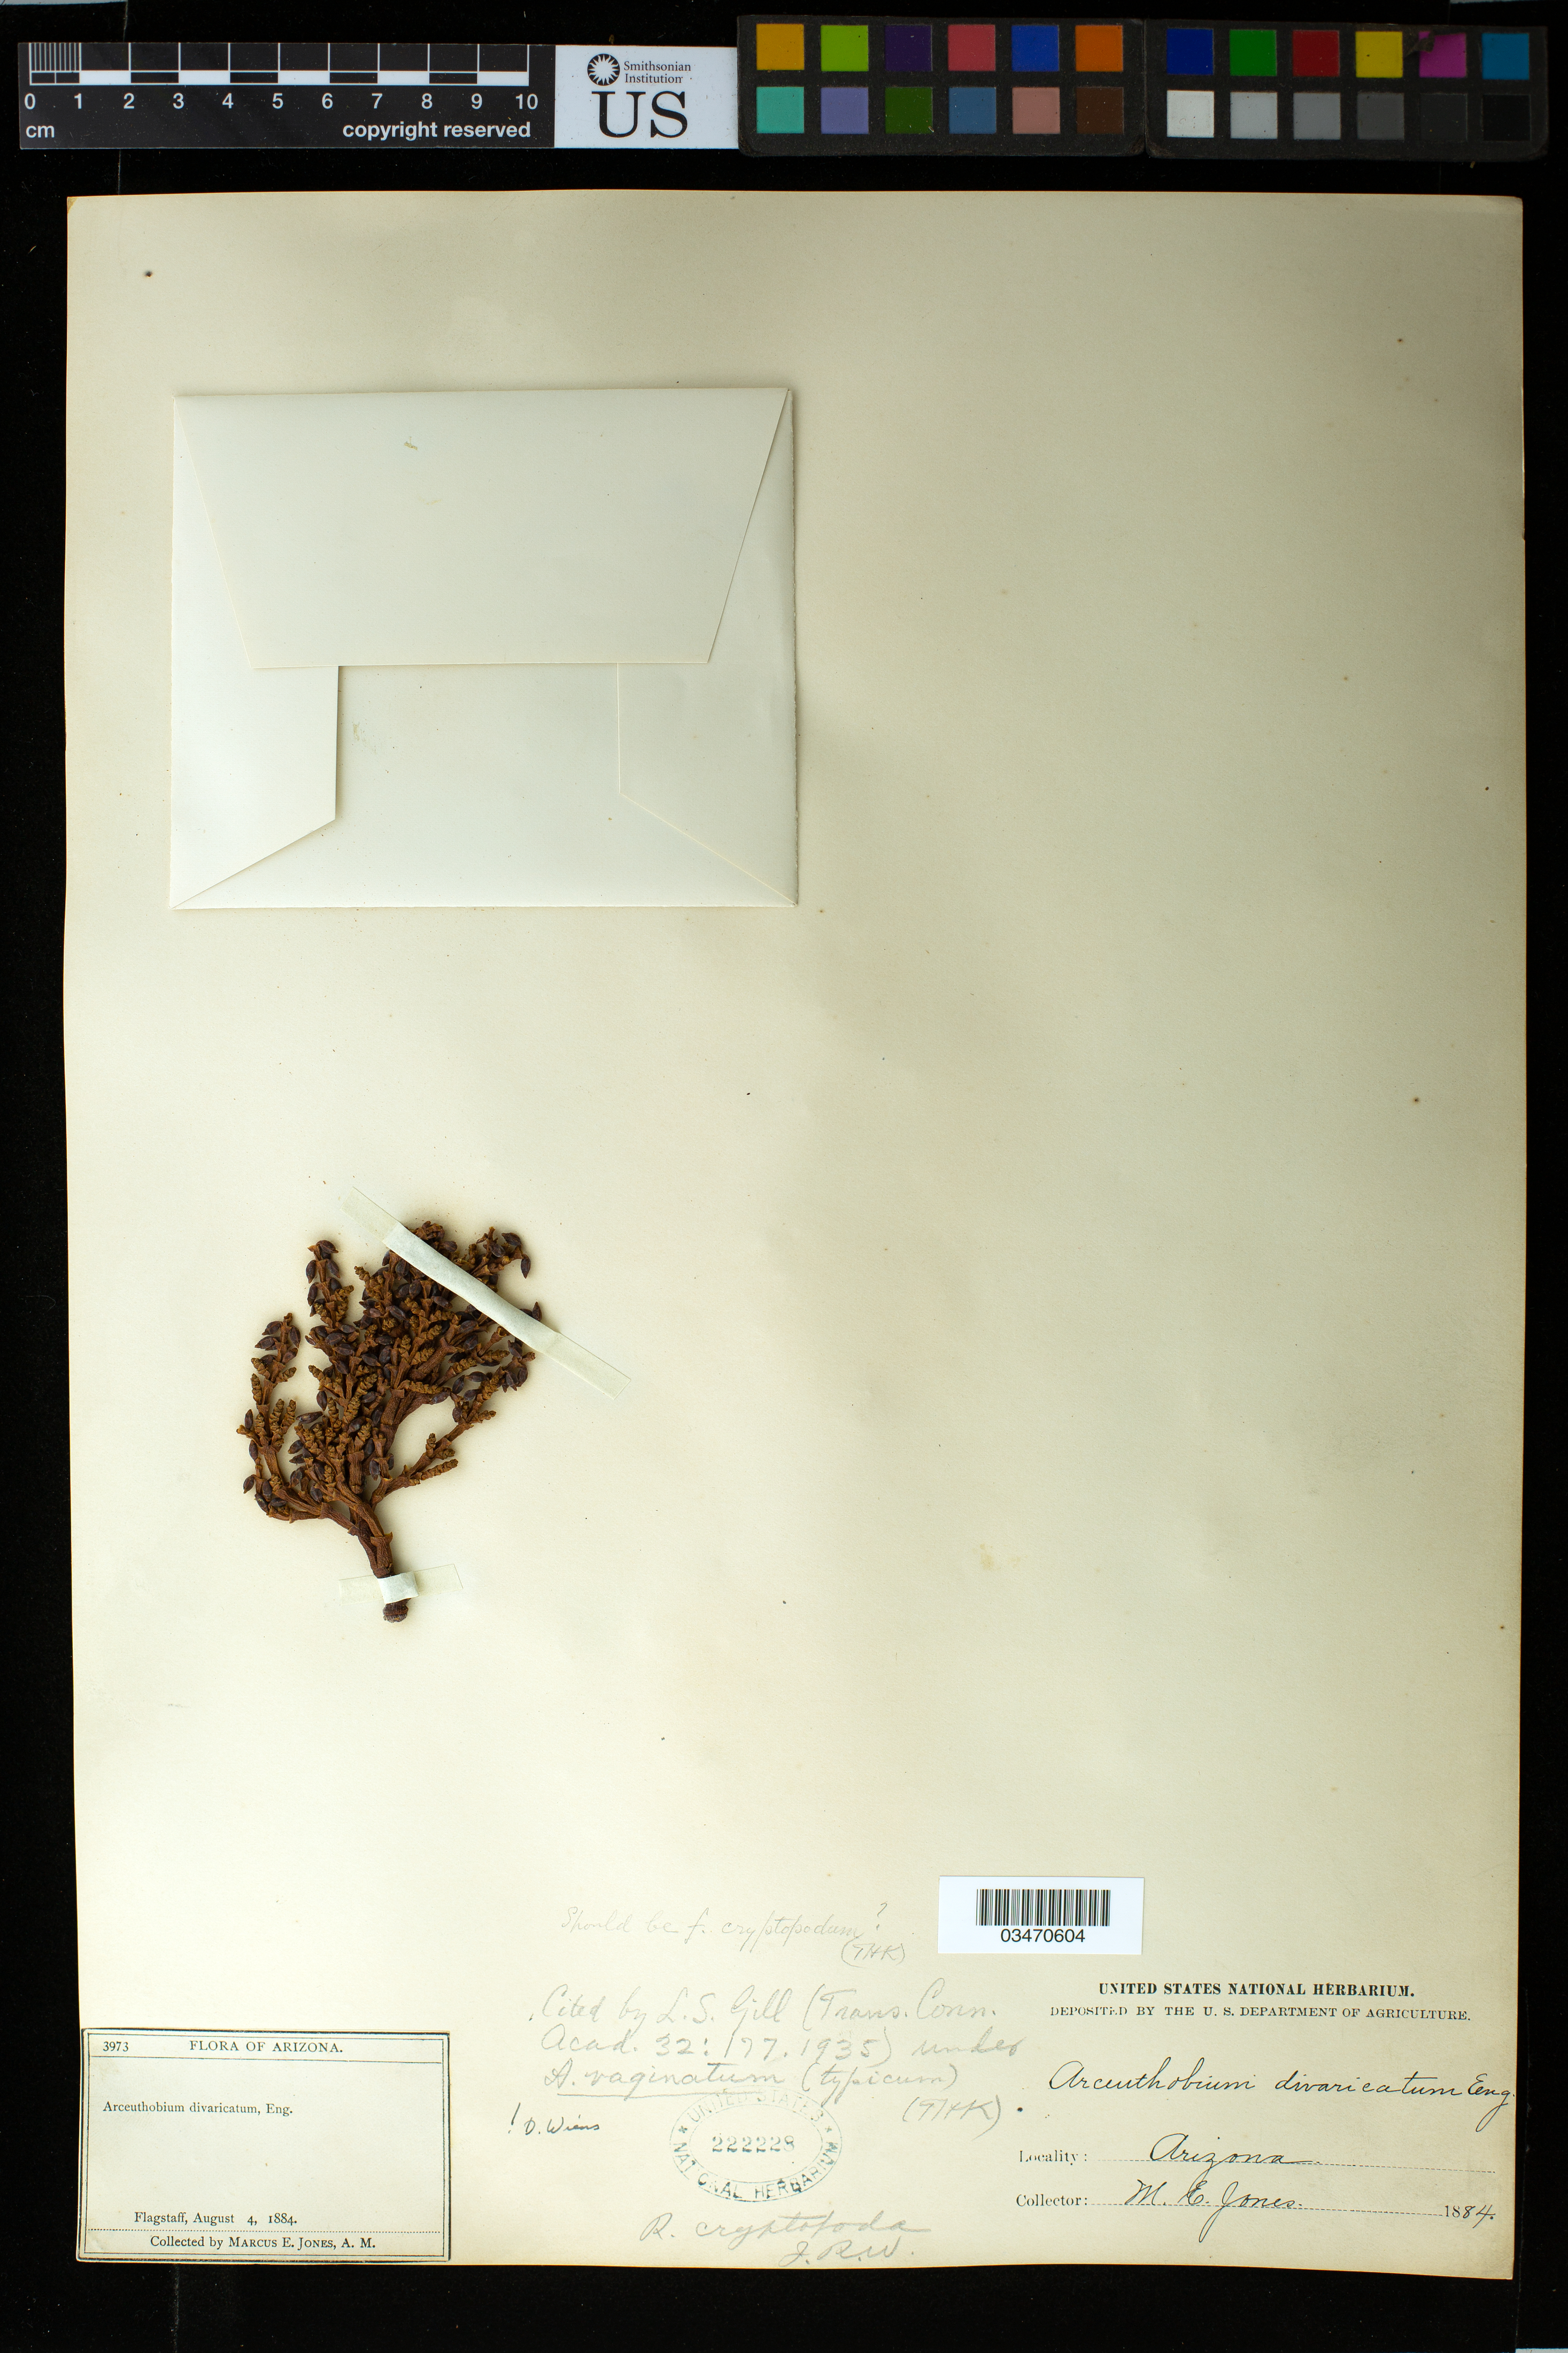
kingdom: Plantae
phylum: Tracheophyta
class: Magnoliopsida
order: Santalales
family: Viscaceae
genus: Arceuthobium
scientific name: Arceuthobium vaginatum f. cryptopodum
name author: (Engelm.) L.S. Gill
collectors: M. E. Jones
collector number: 3973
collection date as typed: Aug 1884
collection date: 1884-08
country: United States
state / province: Arizona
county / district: Coconino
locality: Flagstaff.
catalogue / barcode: US 222228